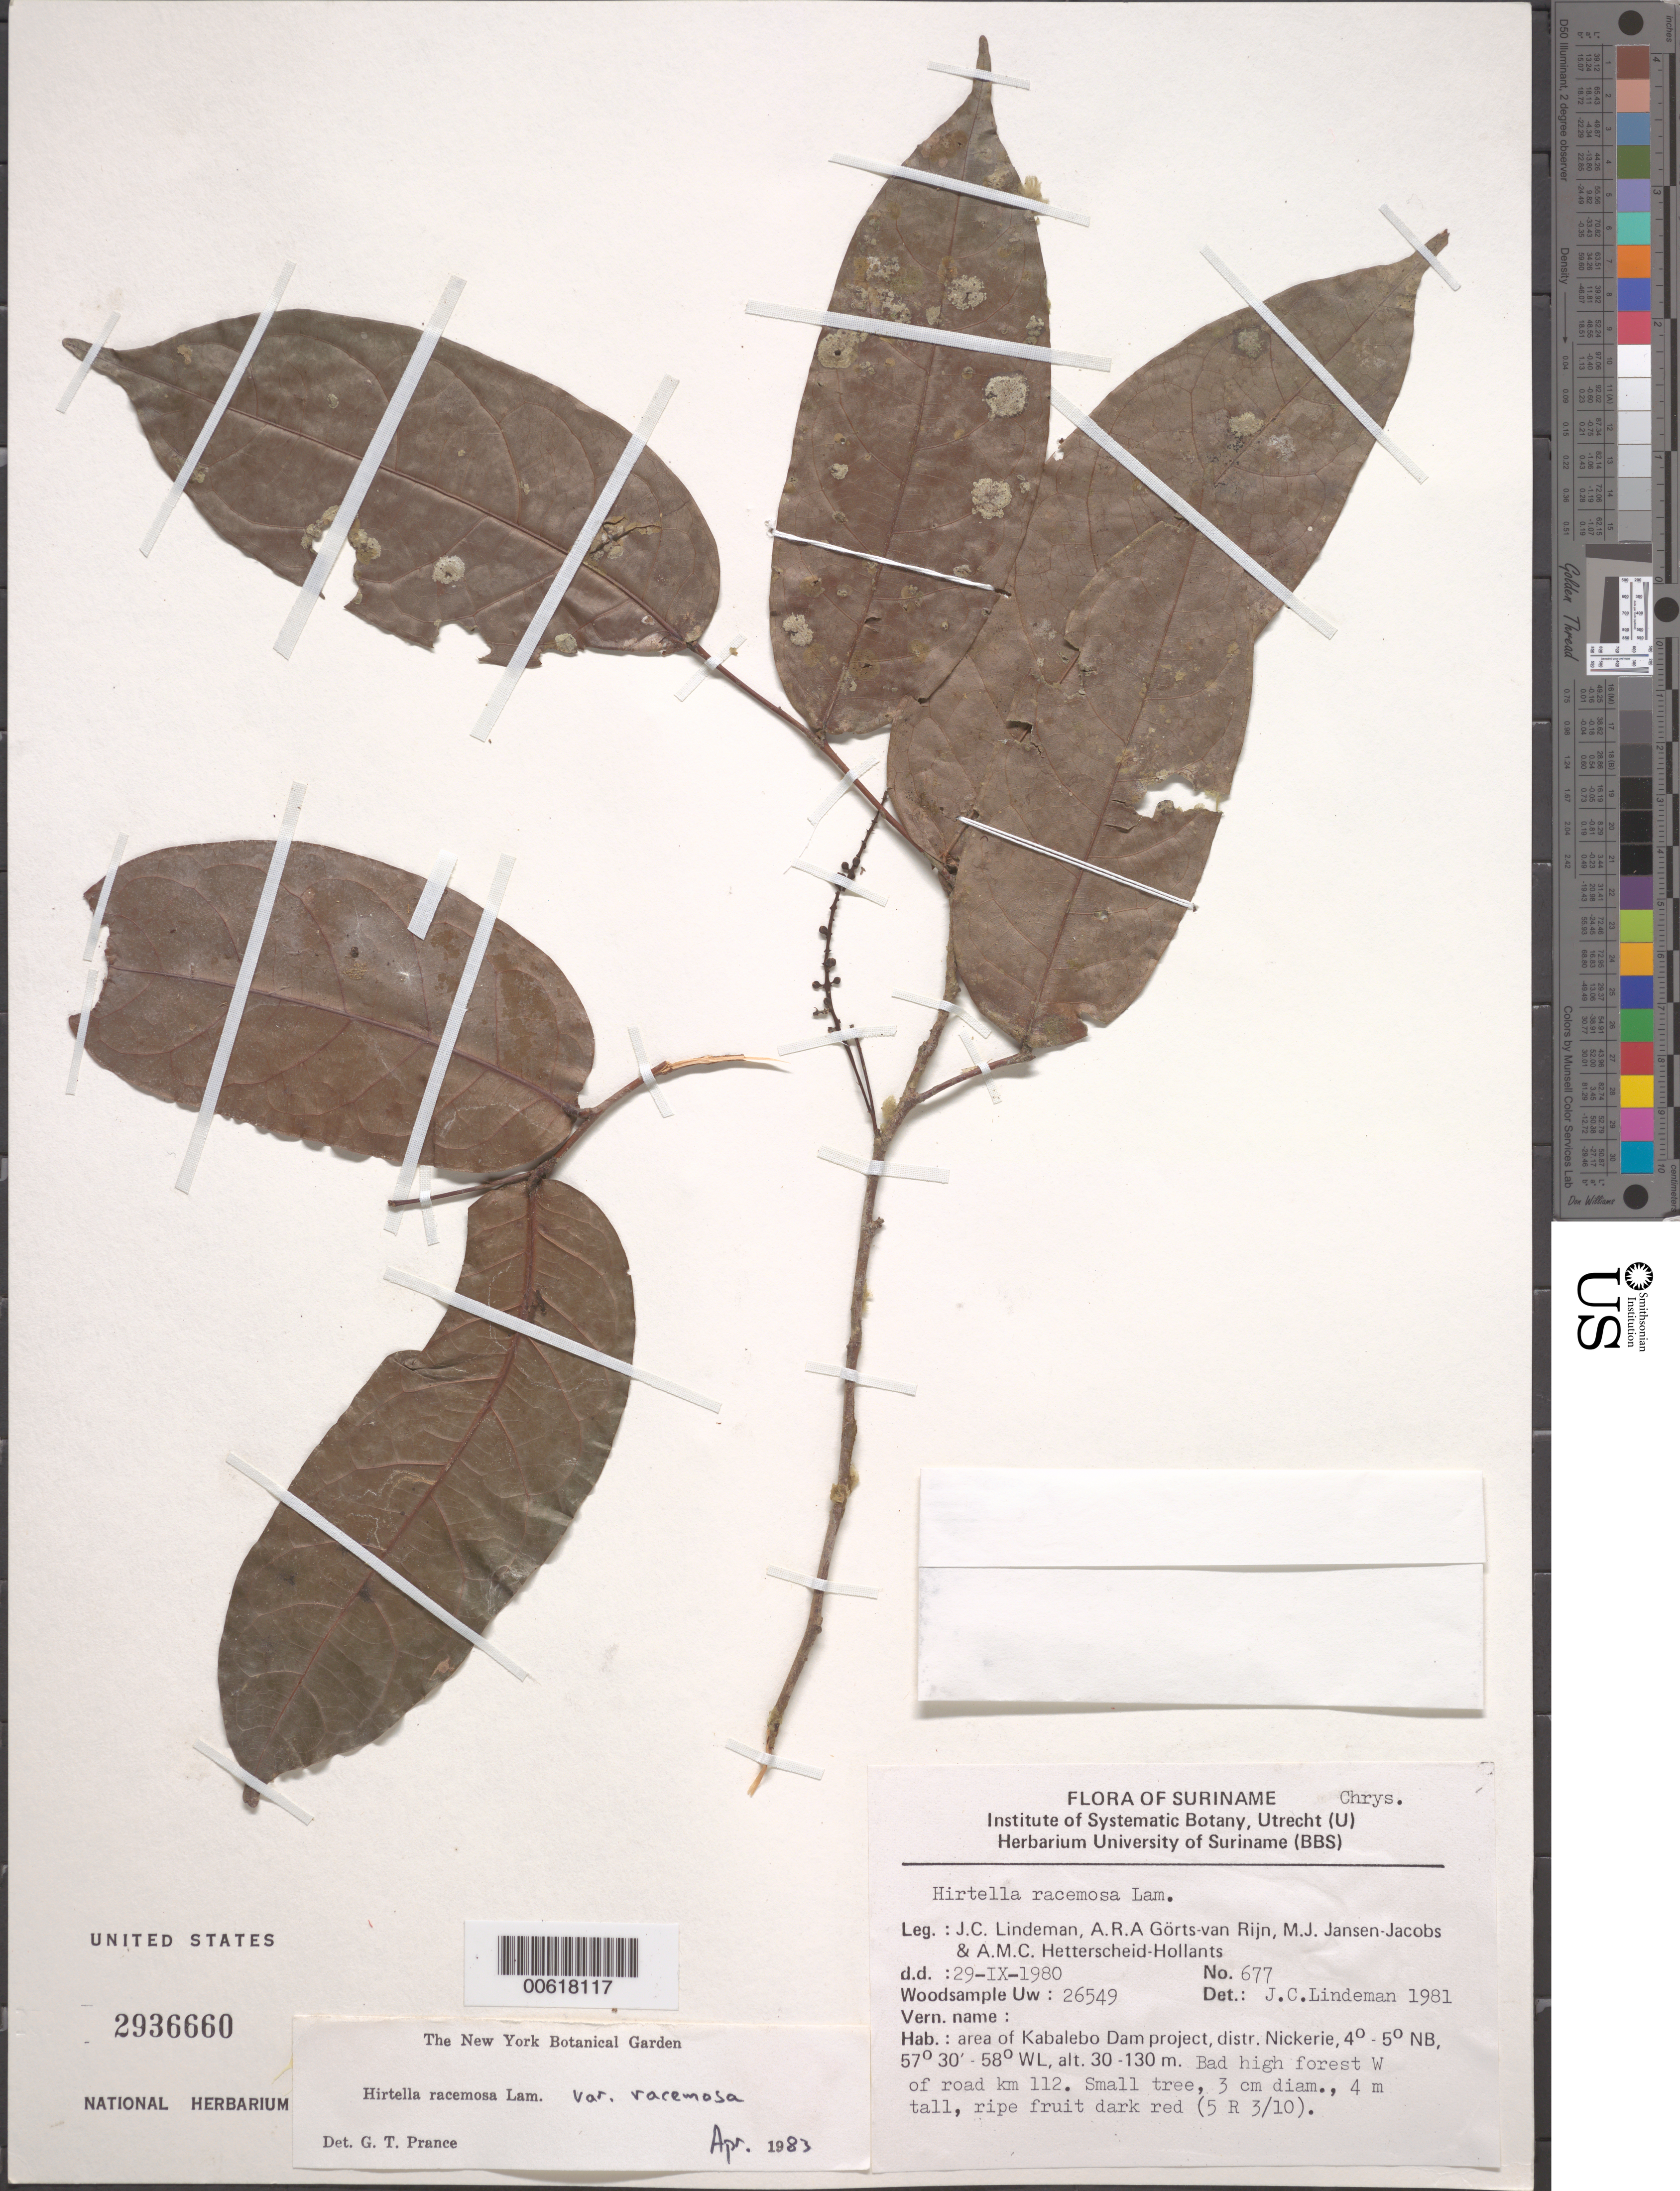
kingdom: Plantae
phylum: Tracheophyta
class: Magnoliopsida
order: Malpighiales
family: Chrysobalanaceae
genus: Hirtella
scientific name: Hirtella racemosa var. racemosa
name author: Lam.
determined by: Prance, G. T.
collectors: J. C. Lindeman, A. .R. A. Görts-van Rijn, M. J. Jansen-Jacobs & A. Hetterscheid-Hollants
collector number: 80 677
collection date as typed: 29-Sep-80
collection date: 1980-09-29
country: Suriname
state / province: Nickerie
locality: Kabalebo Dam project area, W of road km 112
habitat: Bad high forest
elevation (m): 30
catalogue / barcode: US 2936660